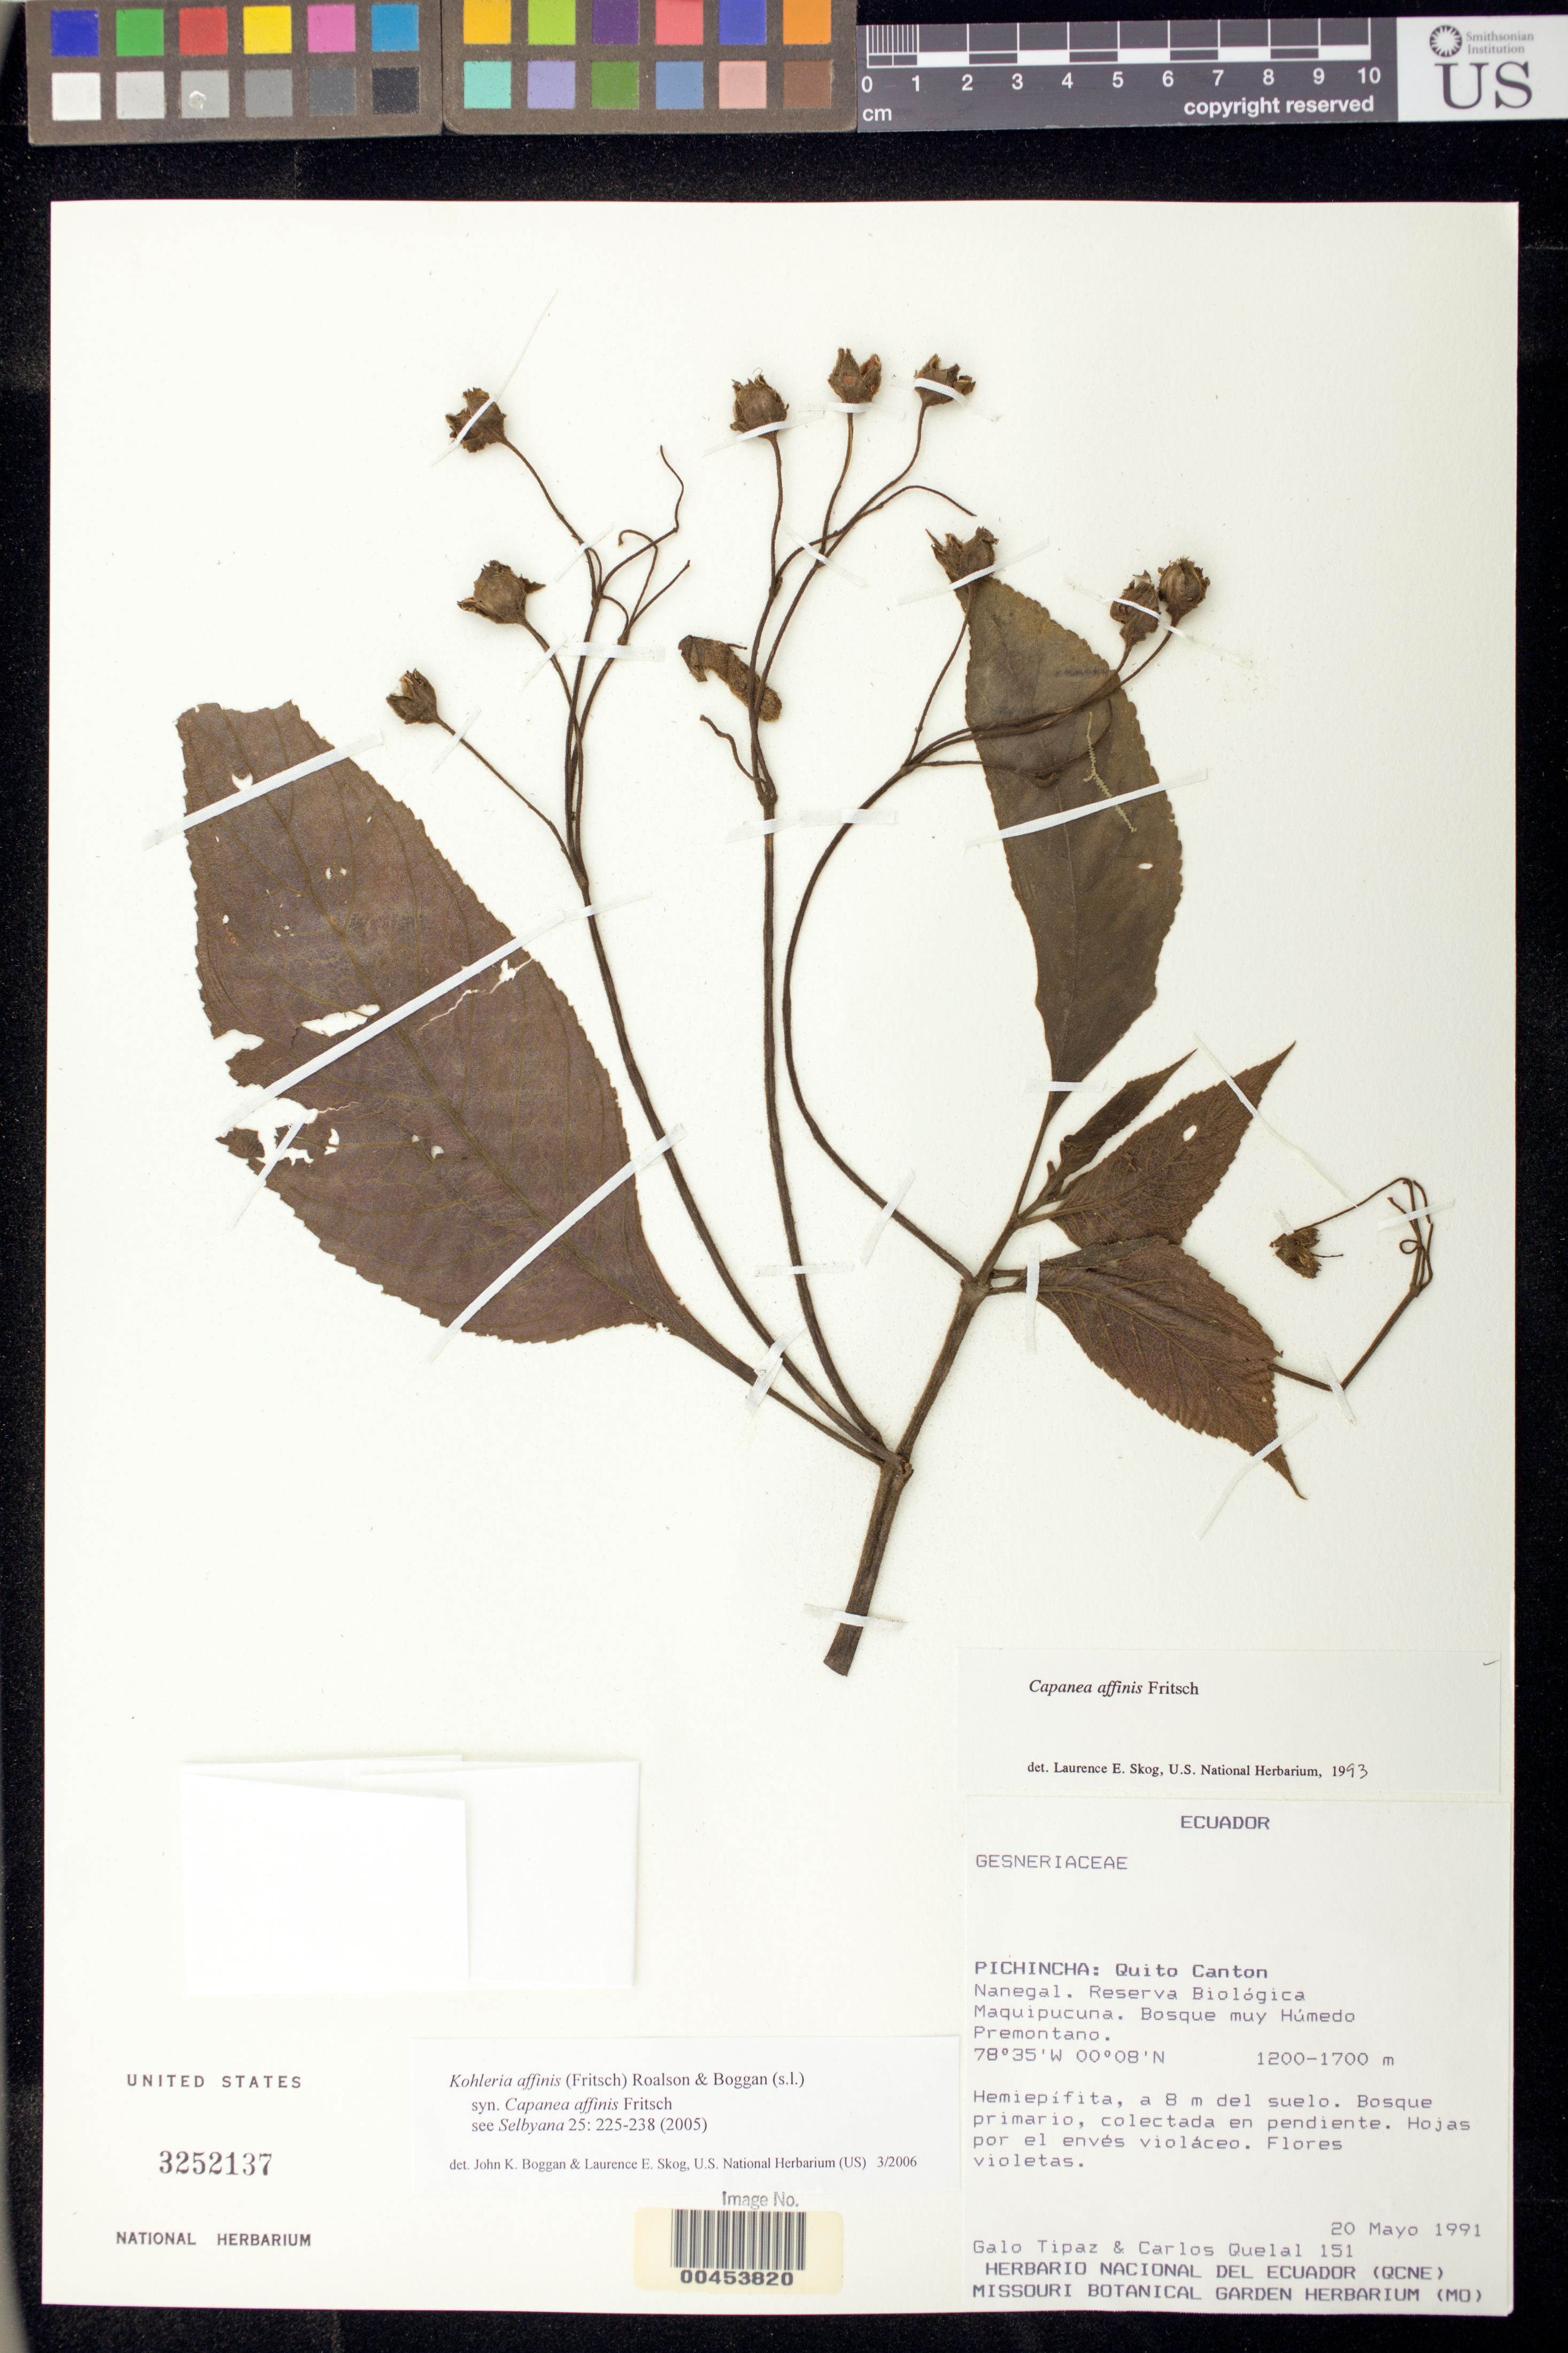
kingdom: Plantae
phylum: Tracheophyta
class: Magnoliopsida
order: Lamiales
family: Gesneriaceae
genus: Kohleria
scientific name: Kohleria affinis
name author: (Fritsch) Roalson & Boggan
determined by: Boggan, J. K.; Skog, L. E.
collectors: G. Tipaz & C. Quelal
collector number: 151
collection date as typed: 20 May 1991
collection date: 1991-05-20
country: Ecuador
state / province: Pichincha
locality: Quito Canton, Nanegal, Maquipucuna Biological Reserve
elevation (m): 1800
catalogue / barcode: US 3252137